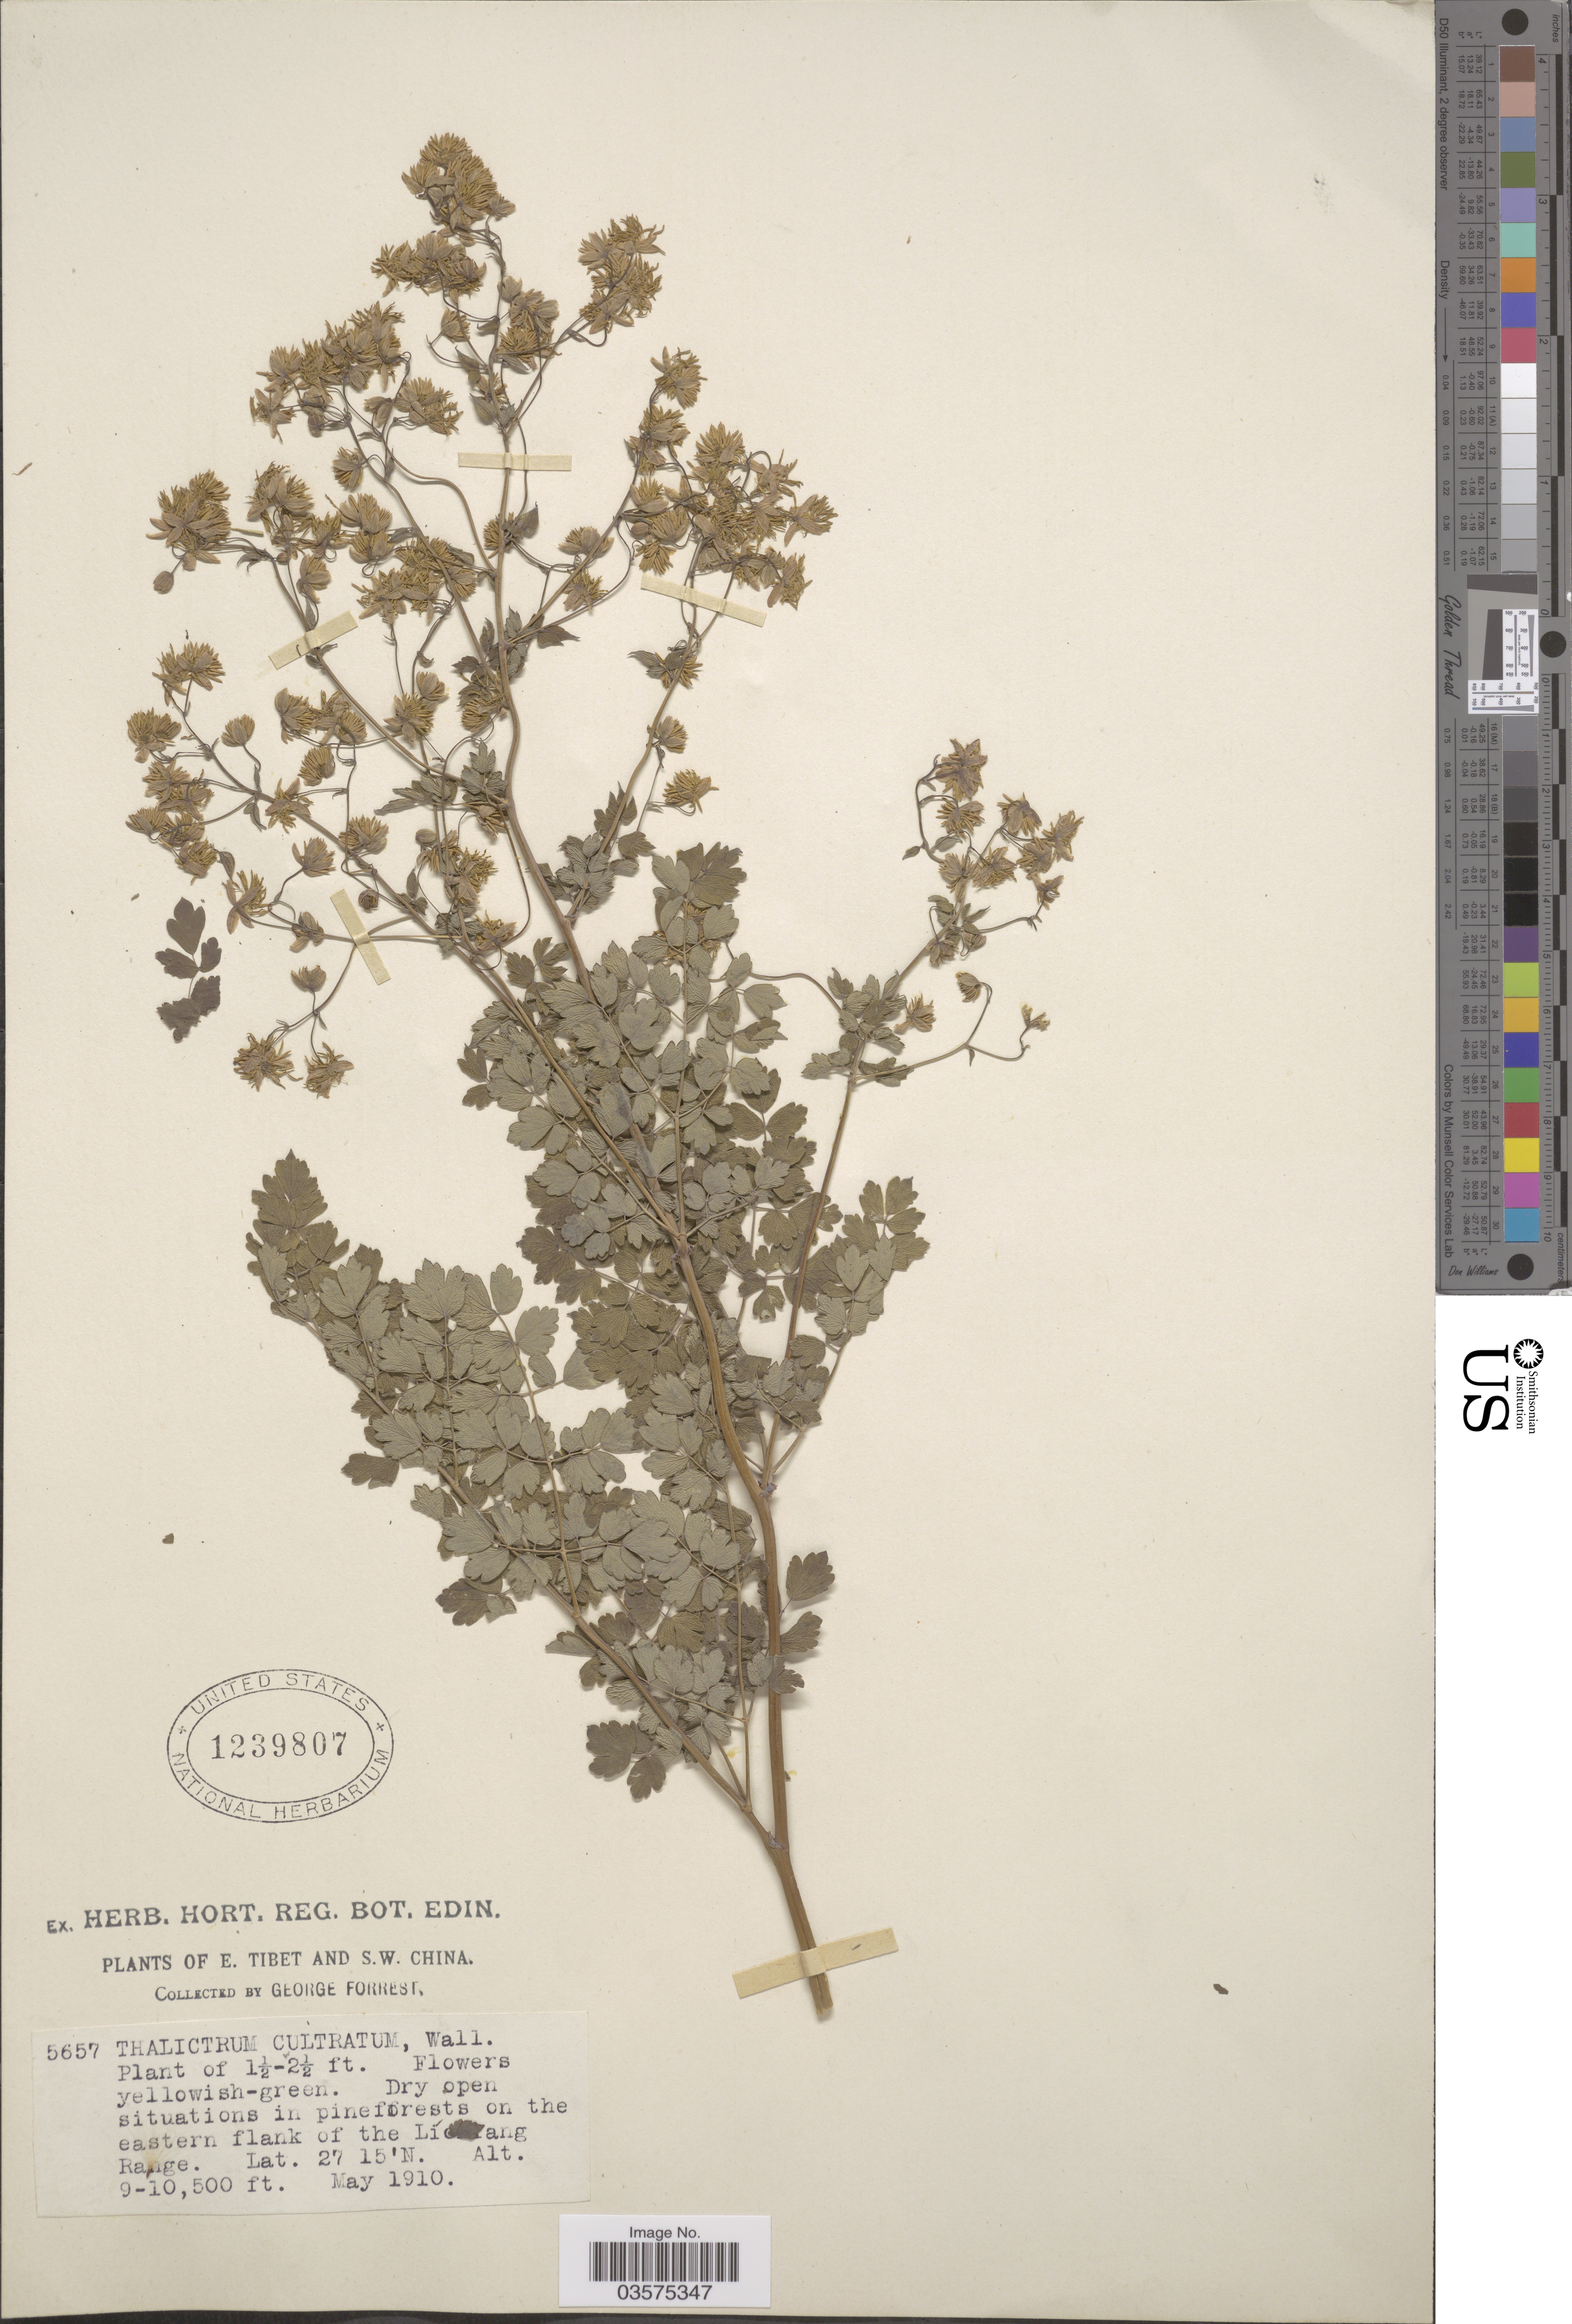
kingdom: Plantae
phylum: Tracheophyta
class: Magnoliopsida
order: Ranunculales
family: Ranunculaceae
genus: Thalictrum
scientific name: Thalictrum cultratum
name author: Wall.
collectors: G. Forrest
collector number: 5657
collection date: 1910-05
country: China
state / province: Xizang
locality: E. Tibet and S.W. China. Dry open situations in pineforests on the eastern flank of the Li [illegible text]ang Range.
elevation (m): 2743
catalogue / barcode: US 1239807